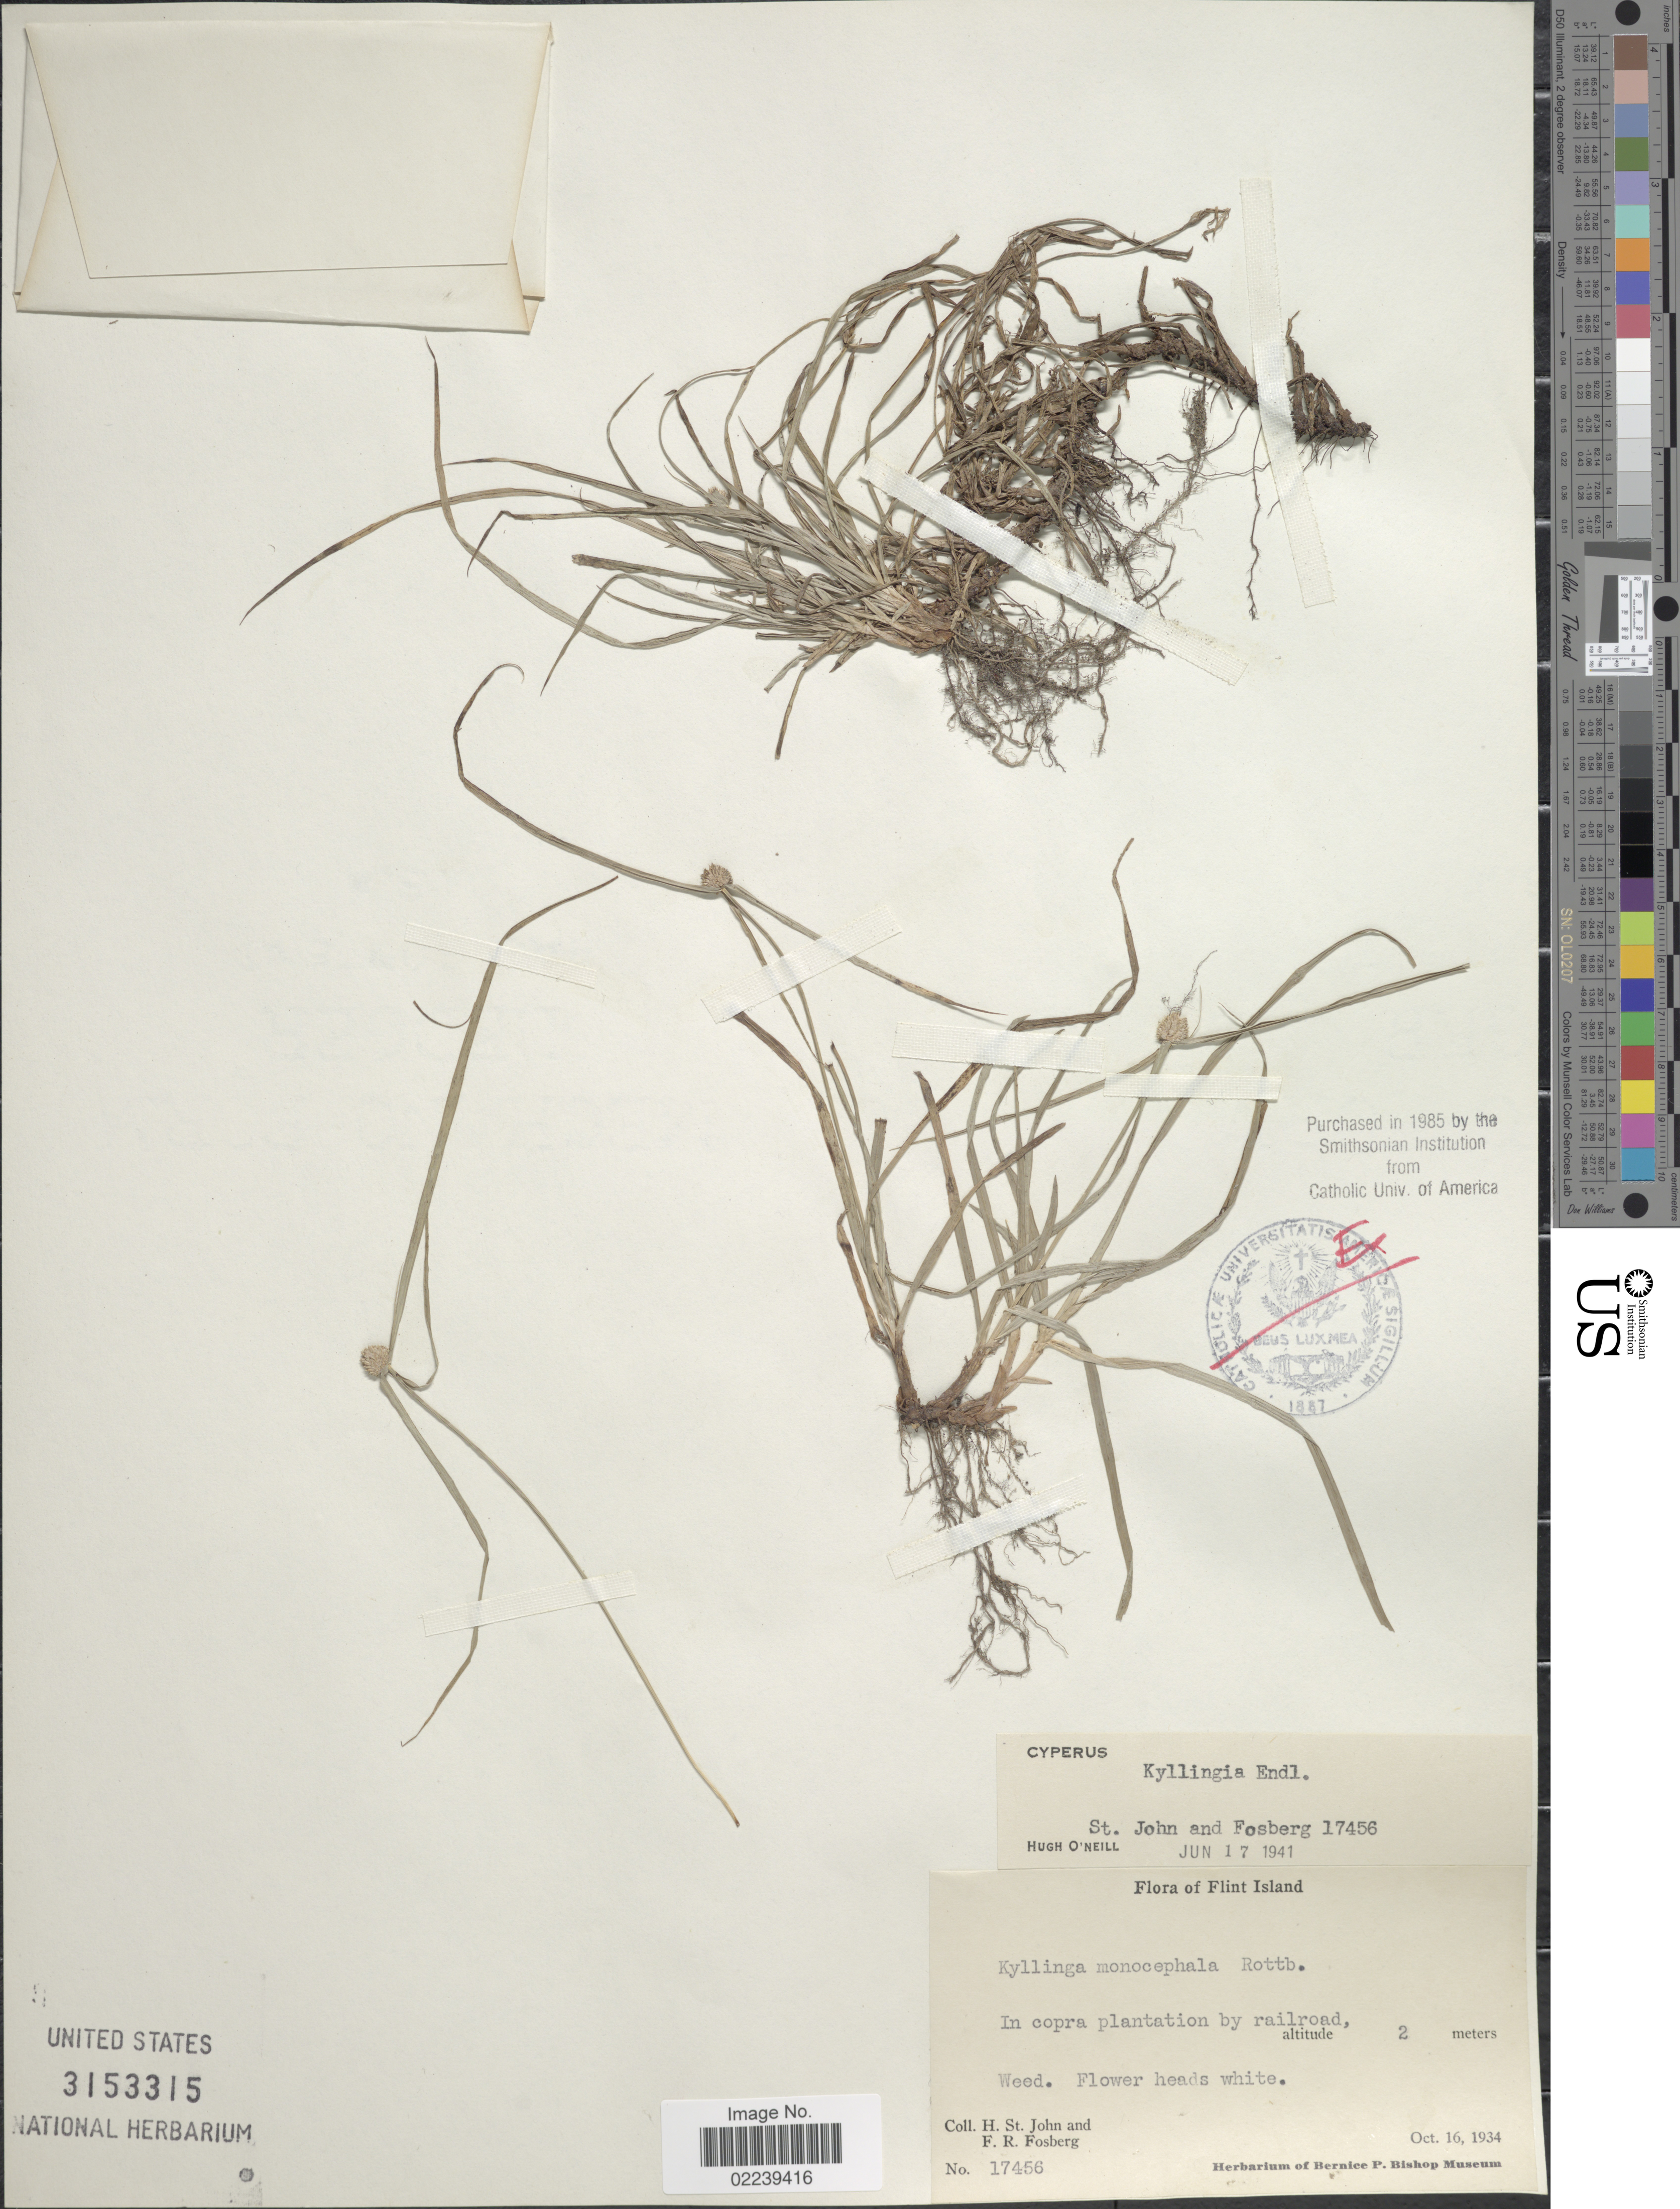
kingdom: Plantae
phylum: Tracheophyta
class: Liliopsida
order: Poales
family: Cyperaceae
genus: Cyperus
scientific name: Cyperus mindorensis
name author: (Steud.) Huygh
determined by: Strong, M. T., (US), Smithsonian Institution - National Museum of Natural History (UNITED STATES)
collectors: H. St. John & F. R. Fosberg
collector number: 17456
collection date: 1934-10-16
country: Kiribati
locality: Flint Island, In copra plantation by railroad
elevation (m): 2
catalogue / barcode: US 3153315